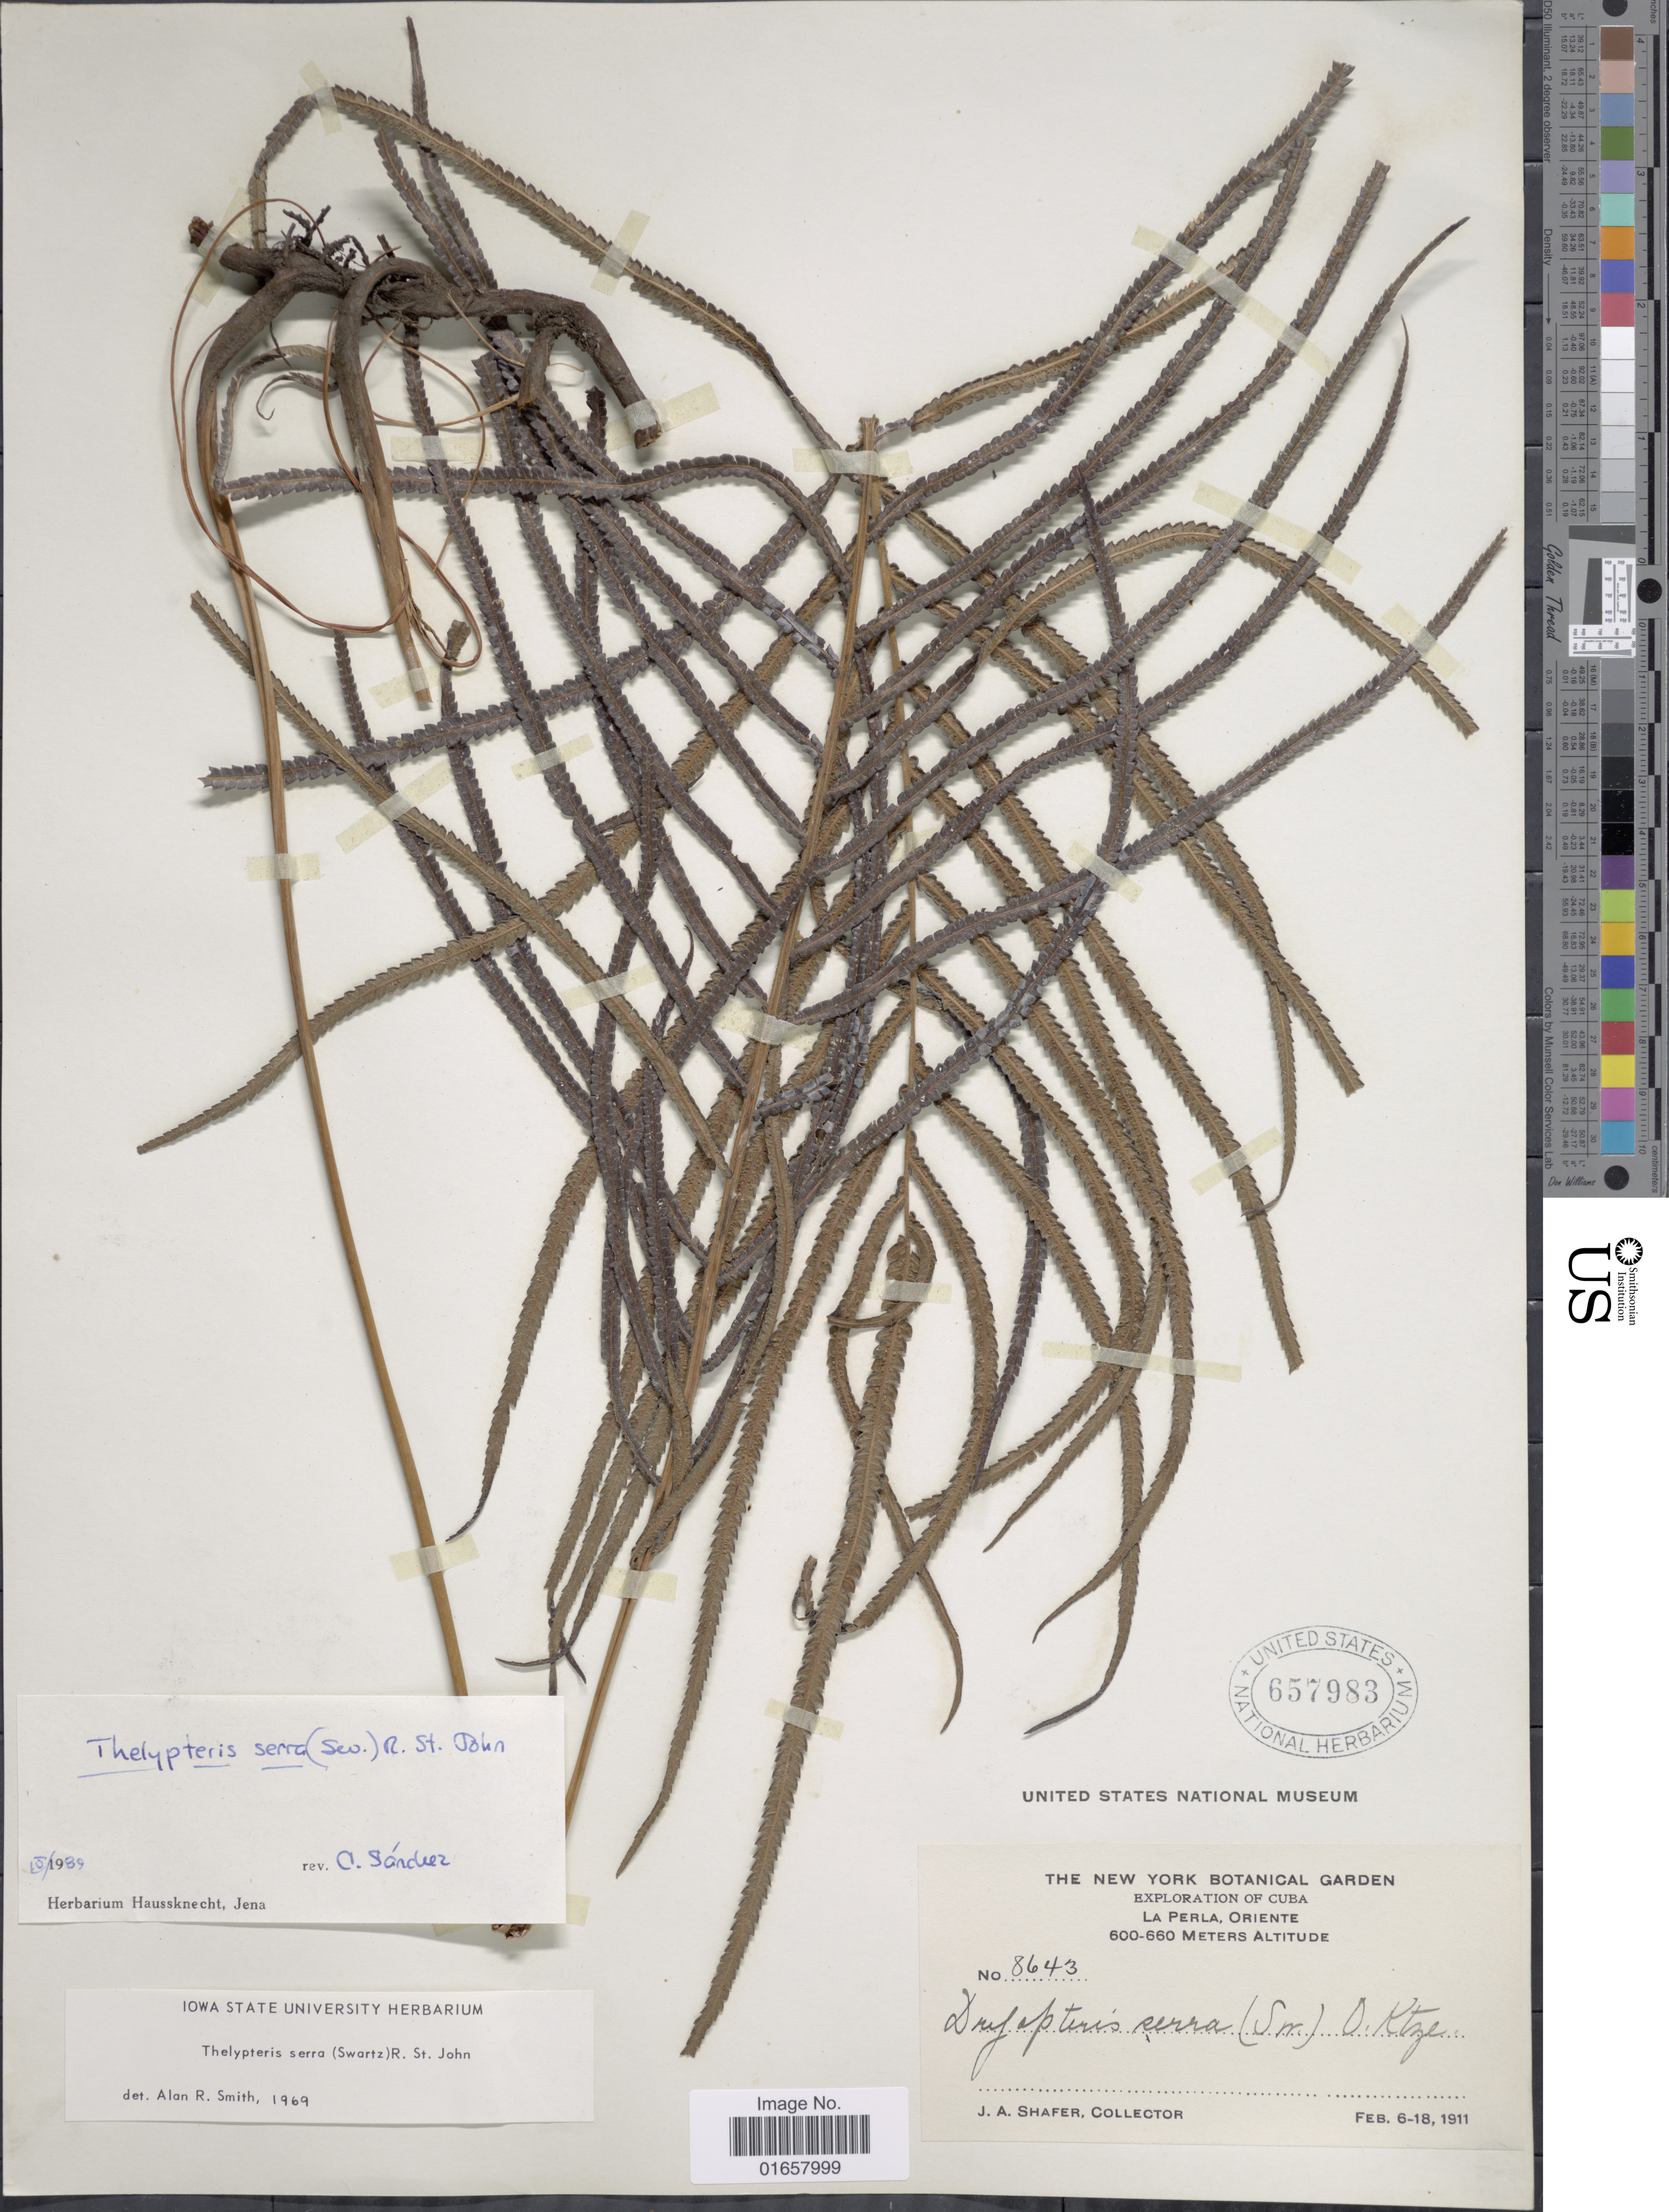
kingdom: Plantae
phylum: Tracheophyta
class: Polypodiopsida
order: Polypodiales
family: Thelypteridaceae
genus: Christella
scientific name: Christella serra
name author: (Sw.) Holttum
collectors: J. A. Shafer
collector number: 8643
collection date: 1911-02-06/1911-02-18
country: Cuba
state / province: Oriente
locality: Cuba, La Perla, Oriente.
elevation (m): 600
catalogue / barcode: US 657983